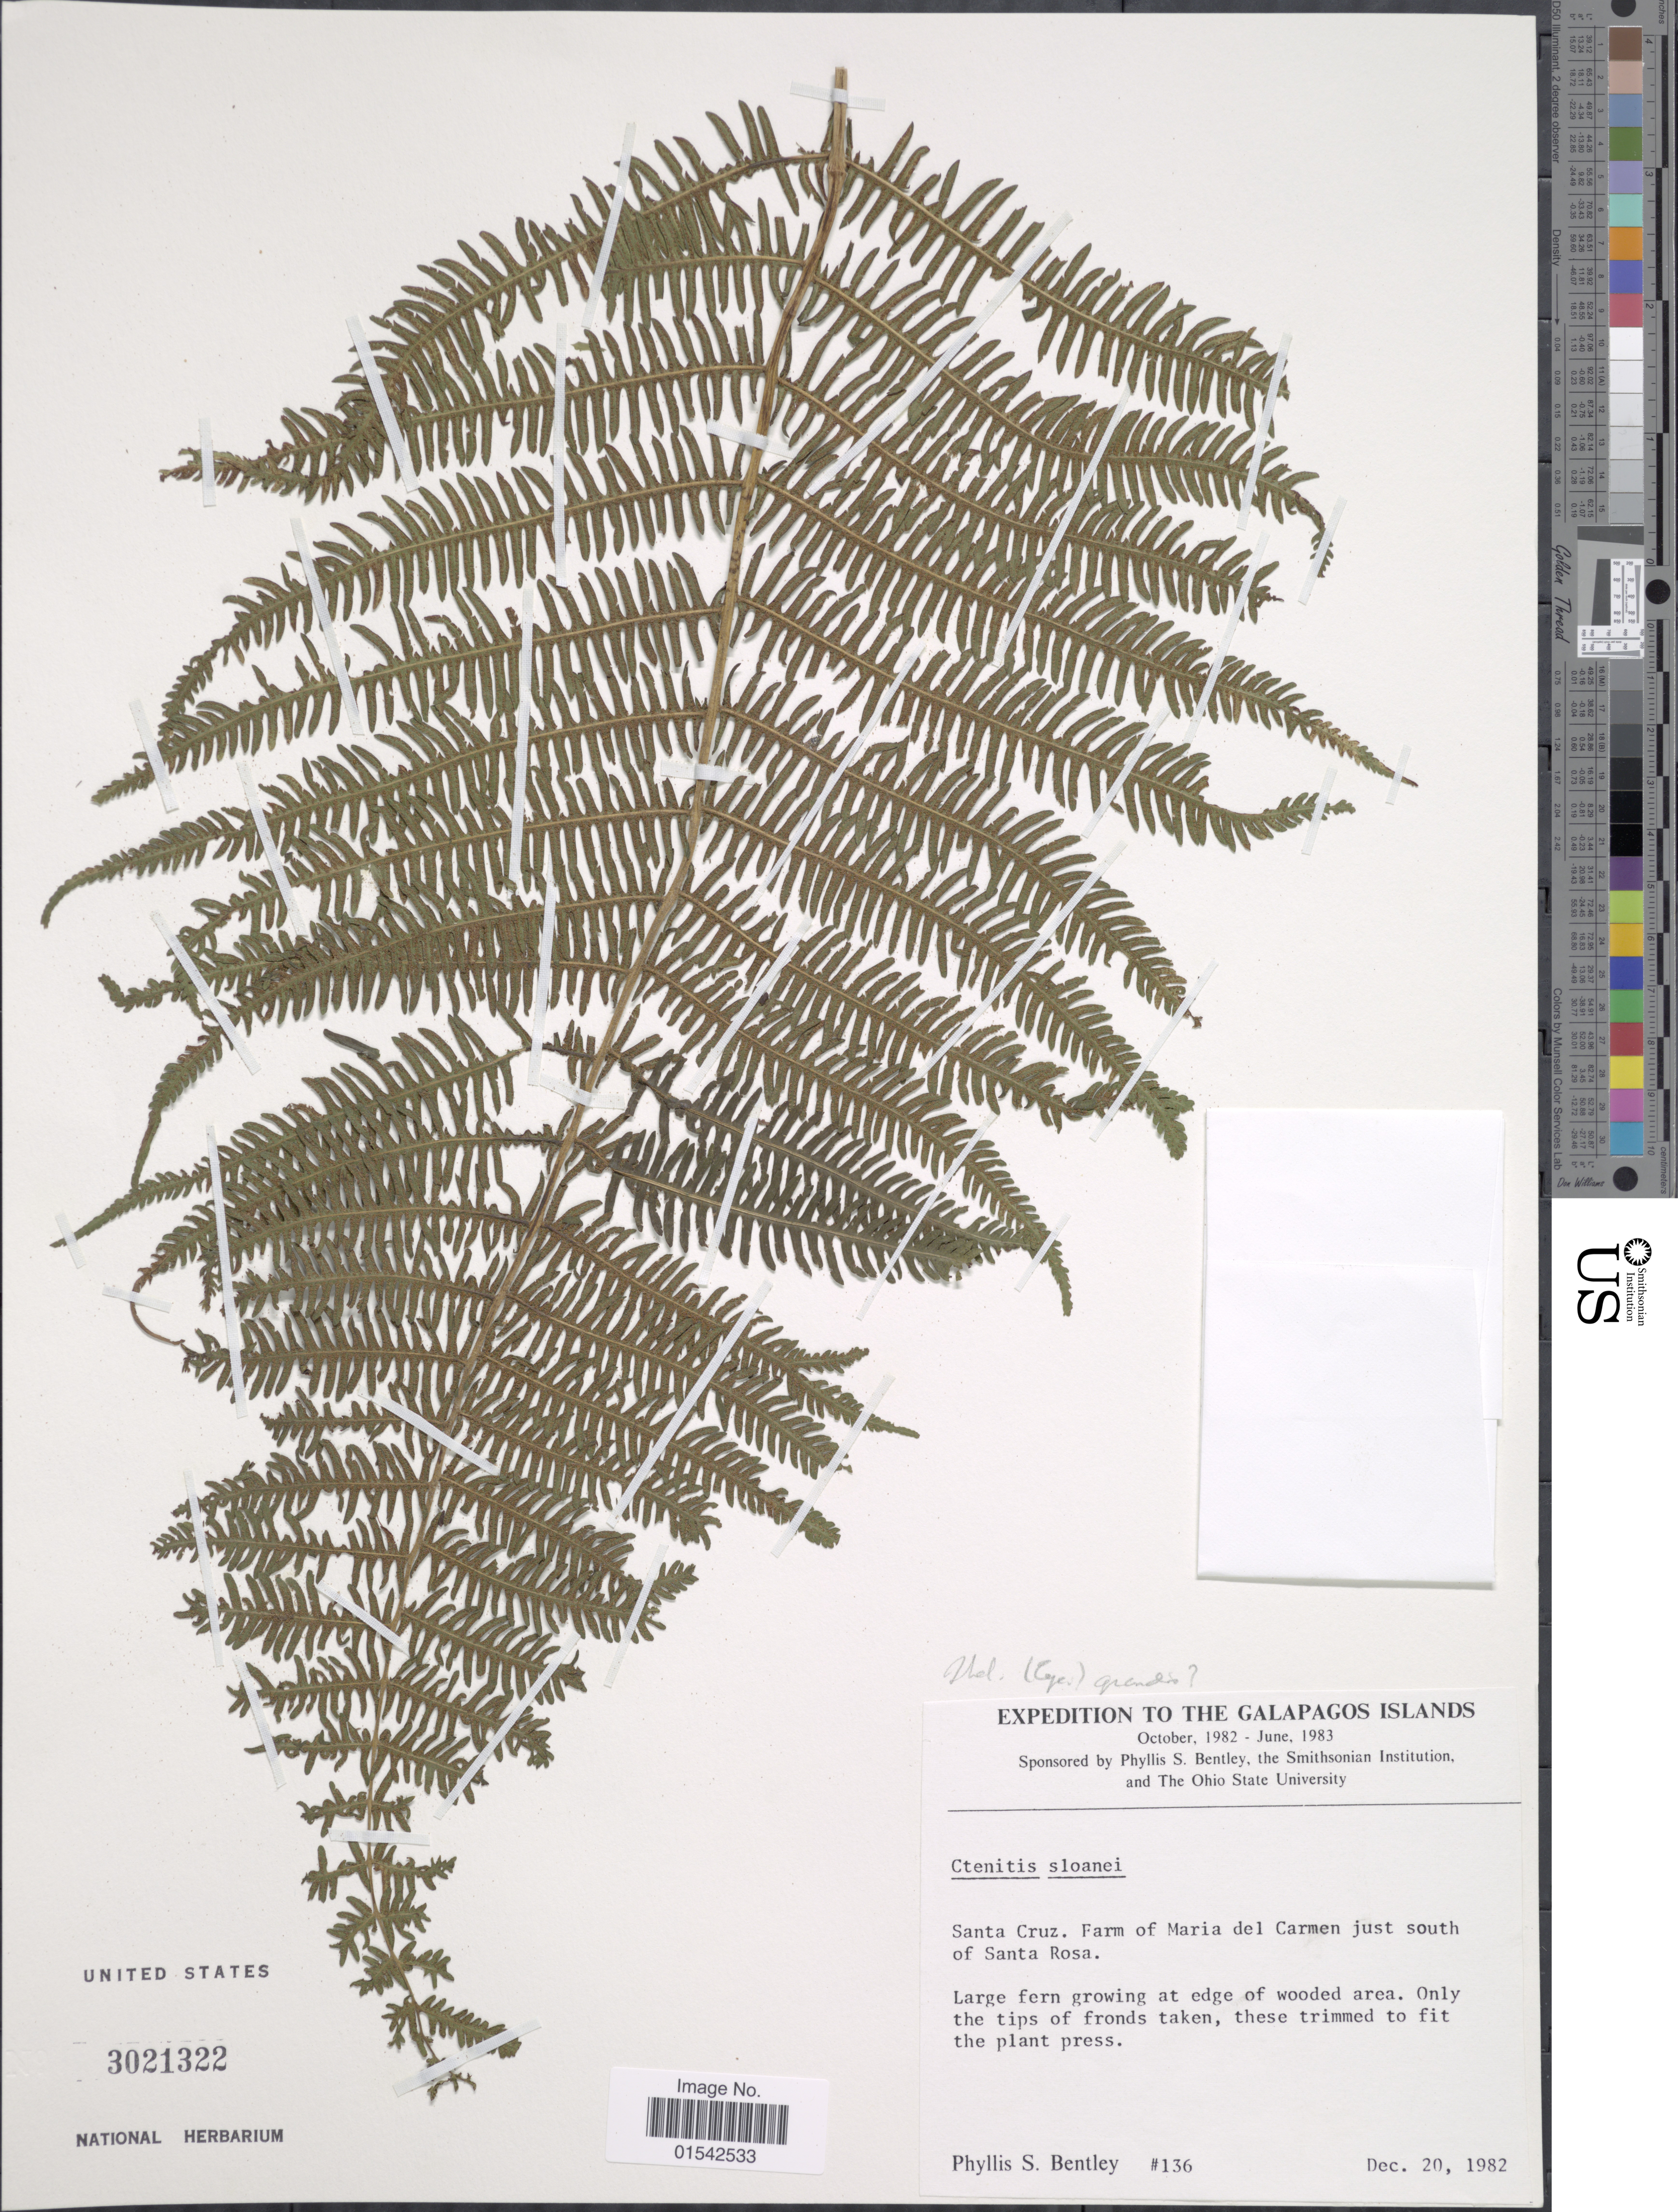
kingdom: Plantae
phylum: Tracheophyta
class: Polypodiopsida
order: Polypodiales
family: Thelypteridaceae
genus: Cyclosorus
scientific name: Cyclosorus grandis (A.R. Sm.) var. pallescens (C. Chr.) comb. ined.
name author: (A.R. Sm.)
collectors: P. S. Bentley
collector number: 136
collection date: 1982-12-20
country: Ecuador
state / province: Colón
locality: The Galapagos Islands, Santa Cruz. Farm of Maria del Carmen just south of Santa Rosa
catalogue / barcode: US 3021322